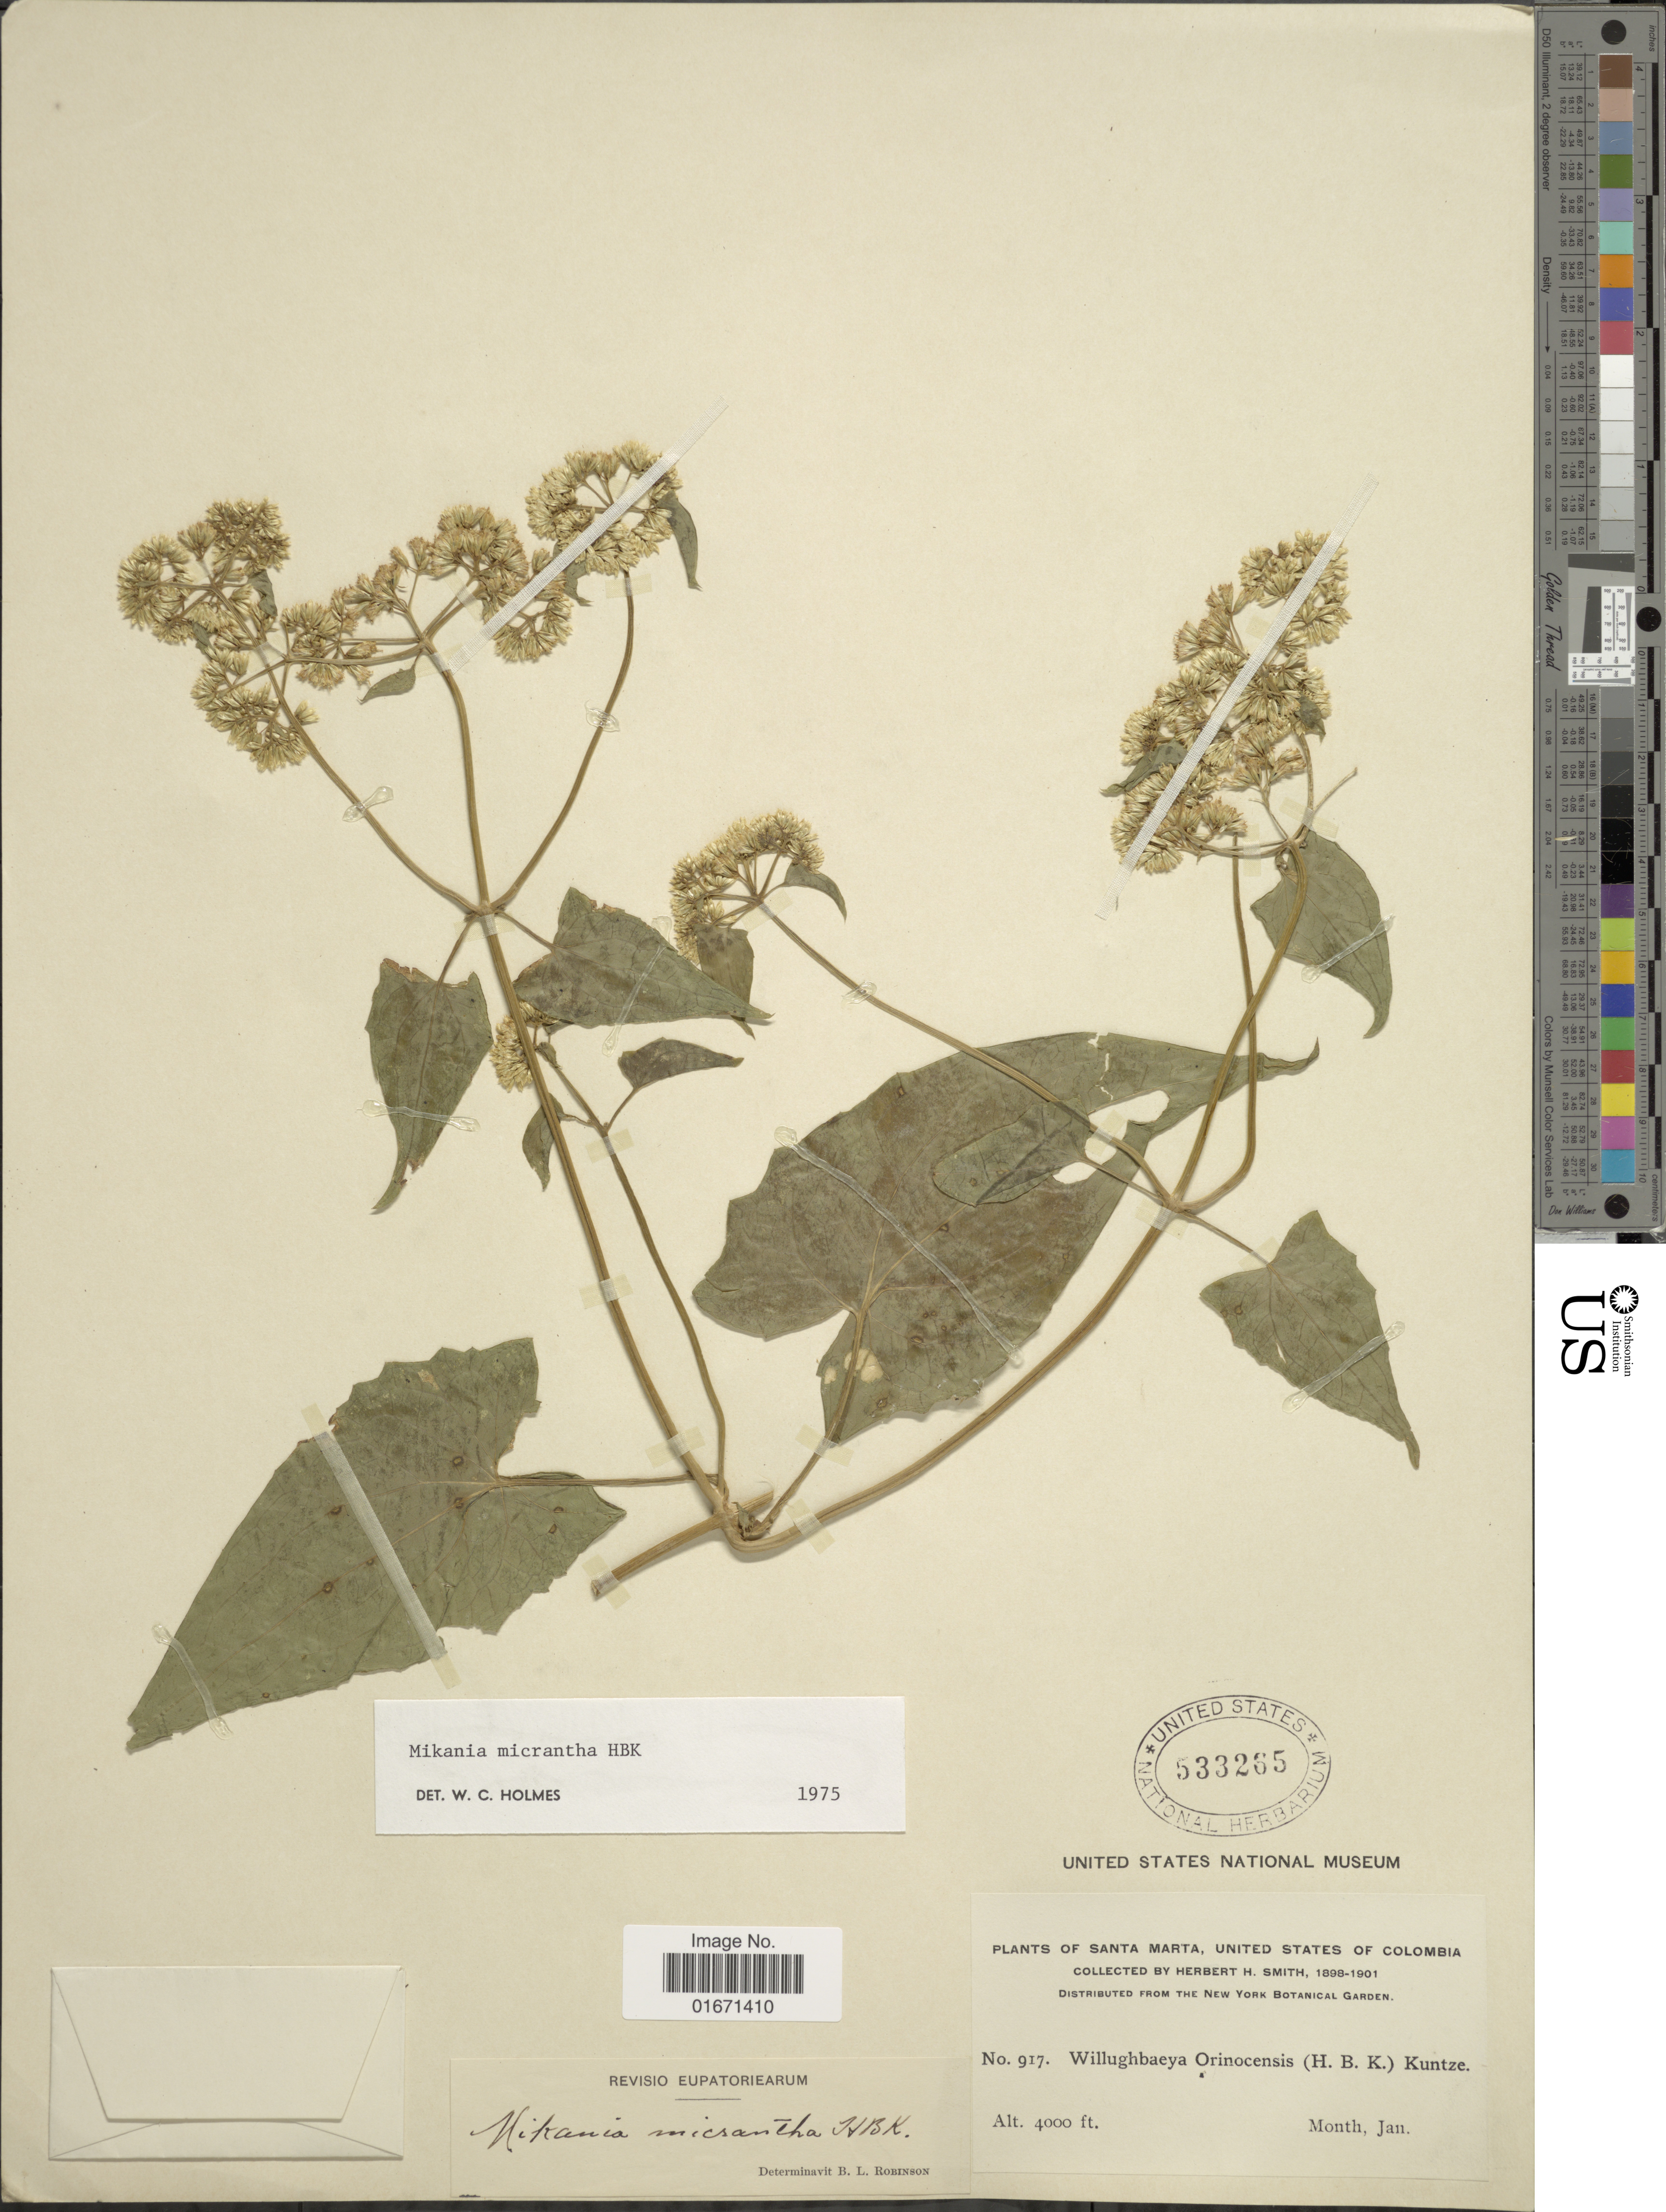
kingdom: Plantae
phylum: Tracheophyta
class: Magnoliopsida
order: Asterales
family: Asteraceae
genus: Mikania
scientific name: Mikania micrantha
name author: Kunth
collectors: Herbert H. Smith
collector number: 917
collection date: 1898-01/1901-01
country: Colombia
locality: Santa Marta, United States of Colombia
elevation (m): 1219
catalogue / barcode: US 533265